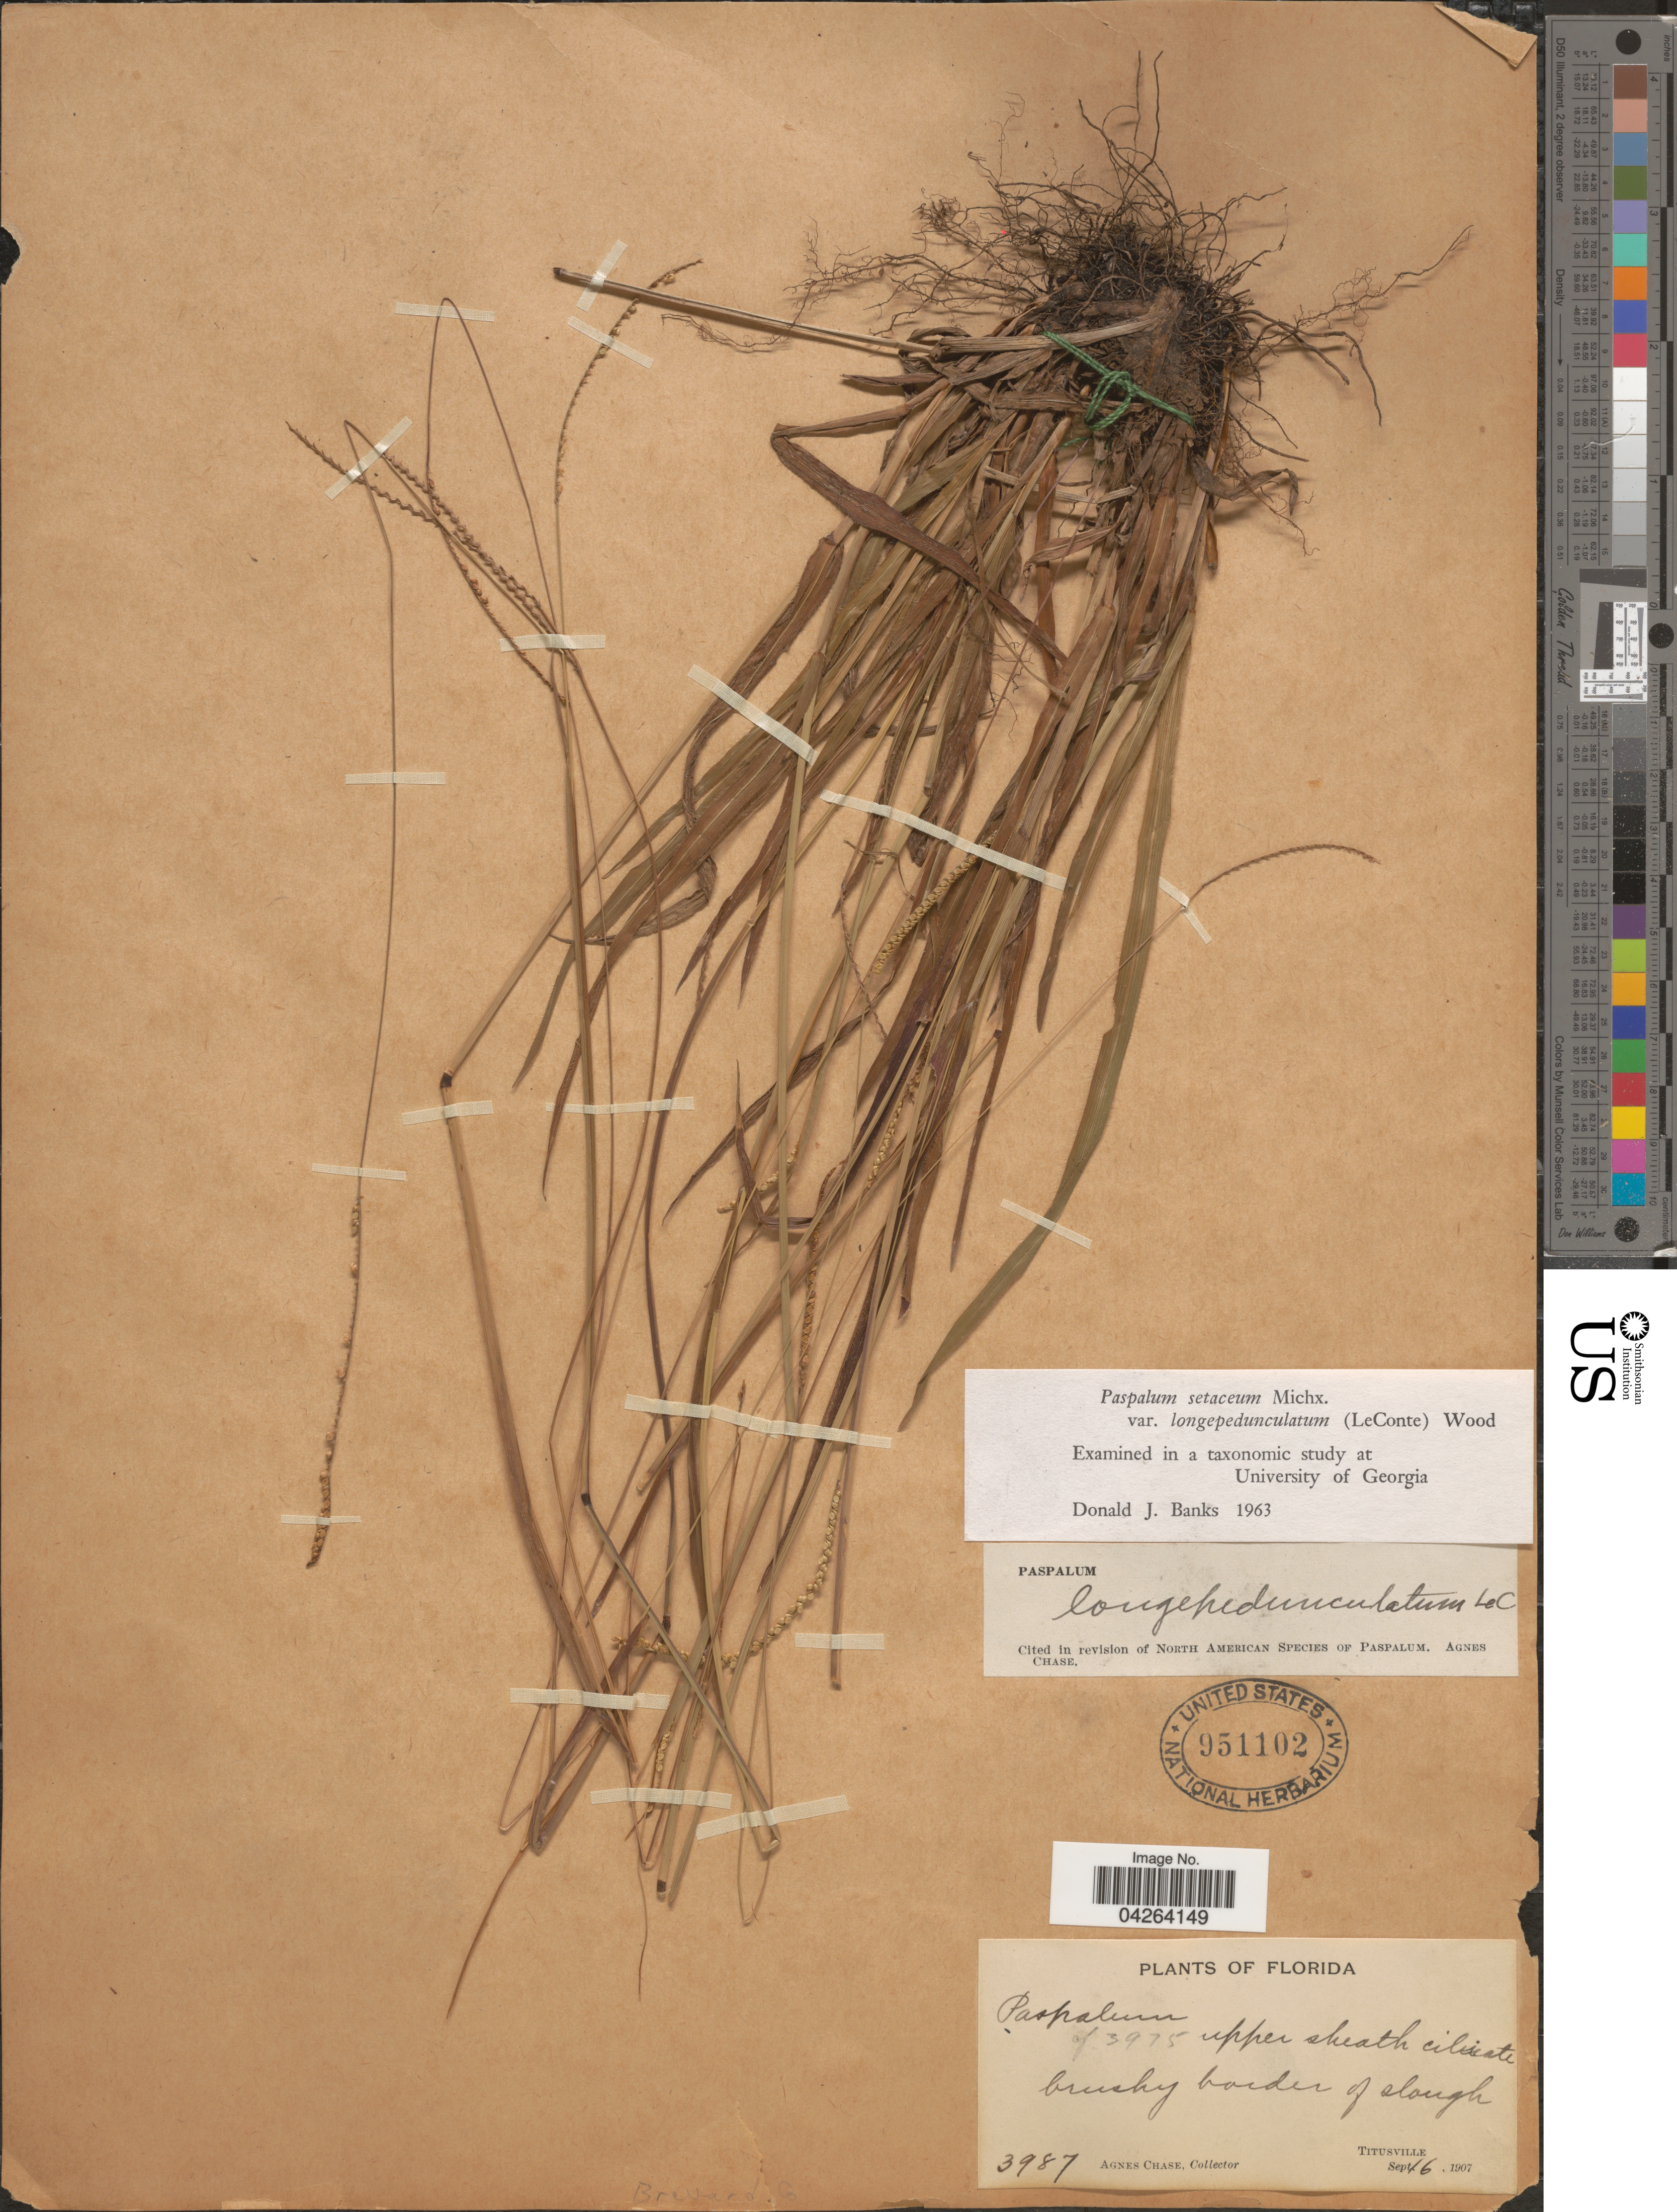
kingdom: Plantae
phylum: Tracheophyta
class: Liliopsida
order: Poales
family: Poaceae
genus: Paspalum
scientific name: Paspalum setaceum var. longipedunculatum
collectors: A. Chase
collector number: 3987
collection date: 1907-09-16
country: United States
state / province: Florida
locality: Brushy border of slough. Titusville. Brevard Co.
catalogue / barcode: US 951102